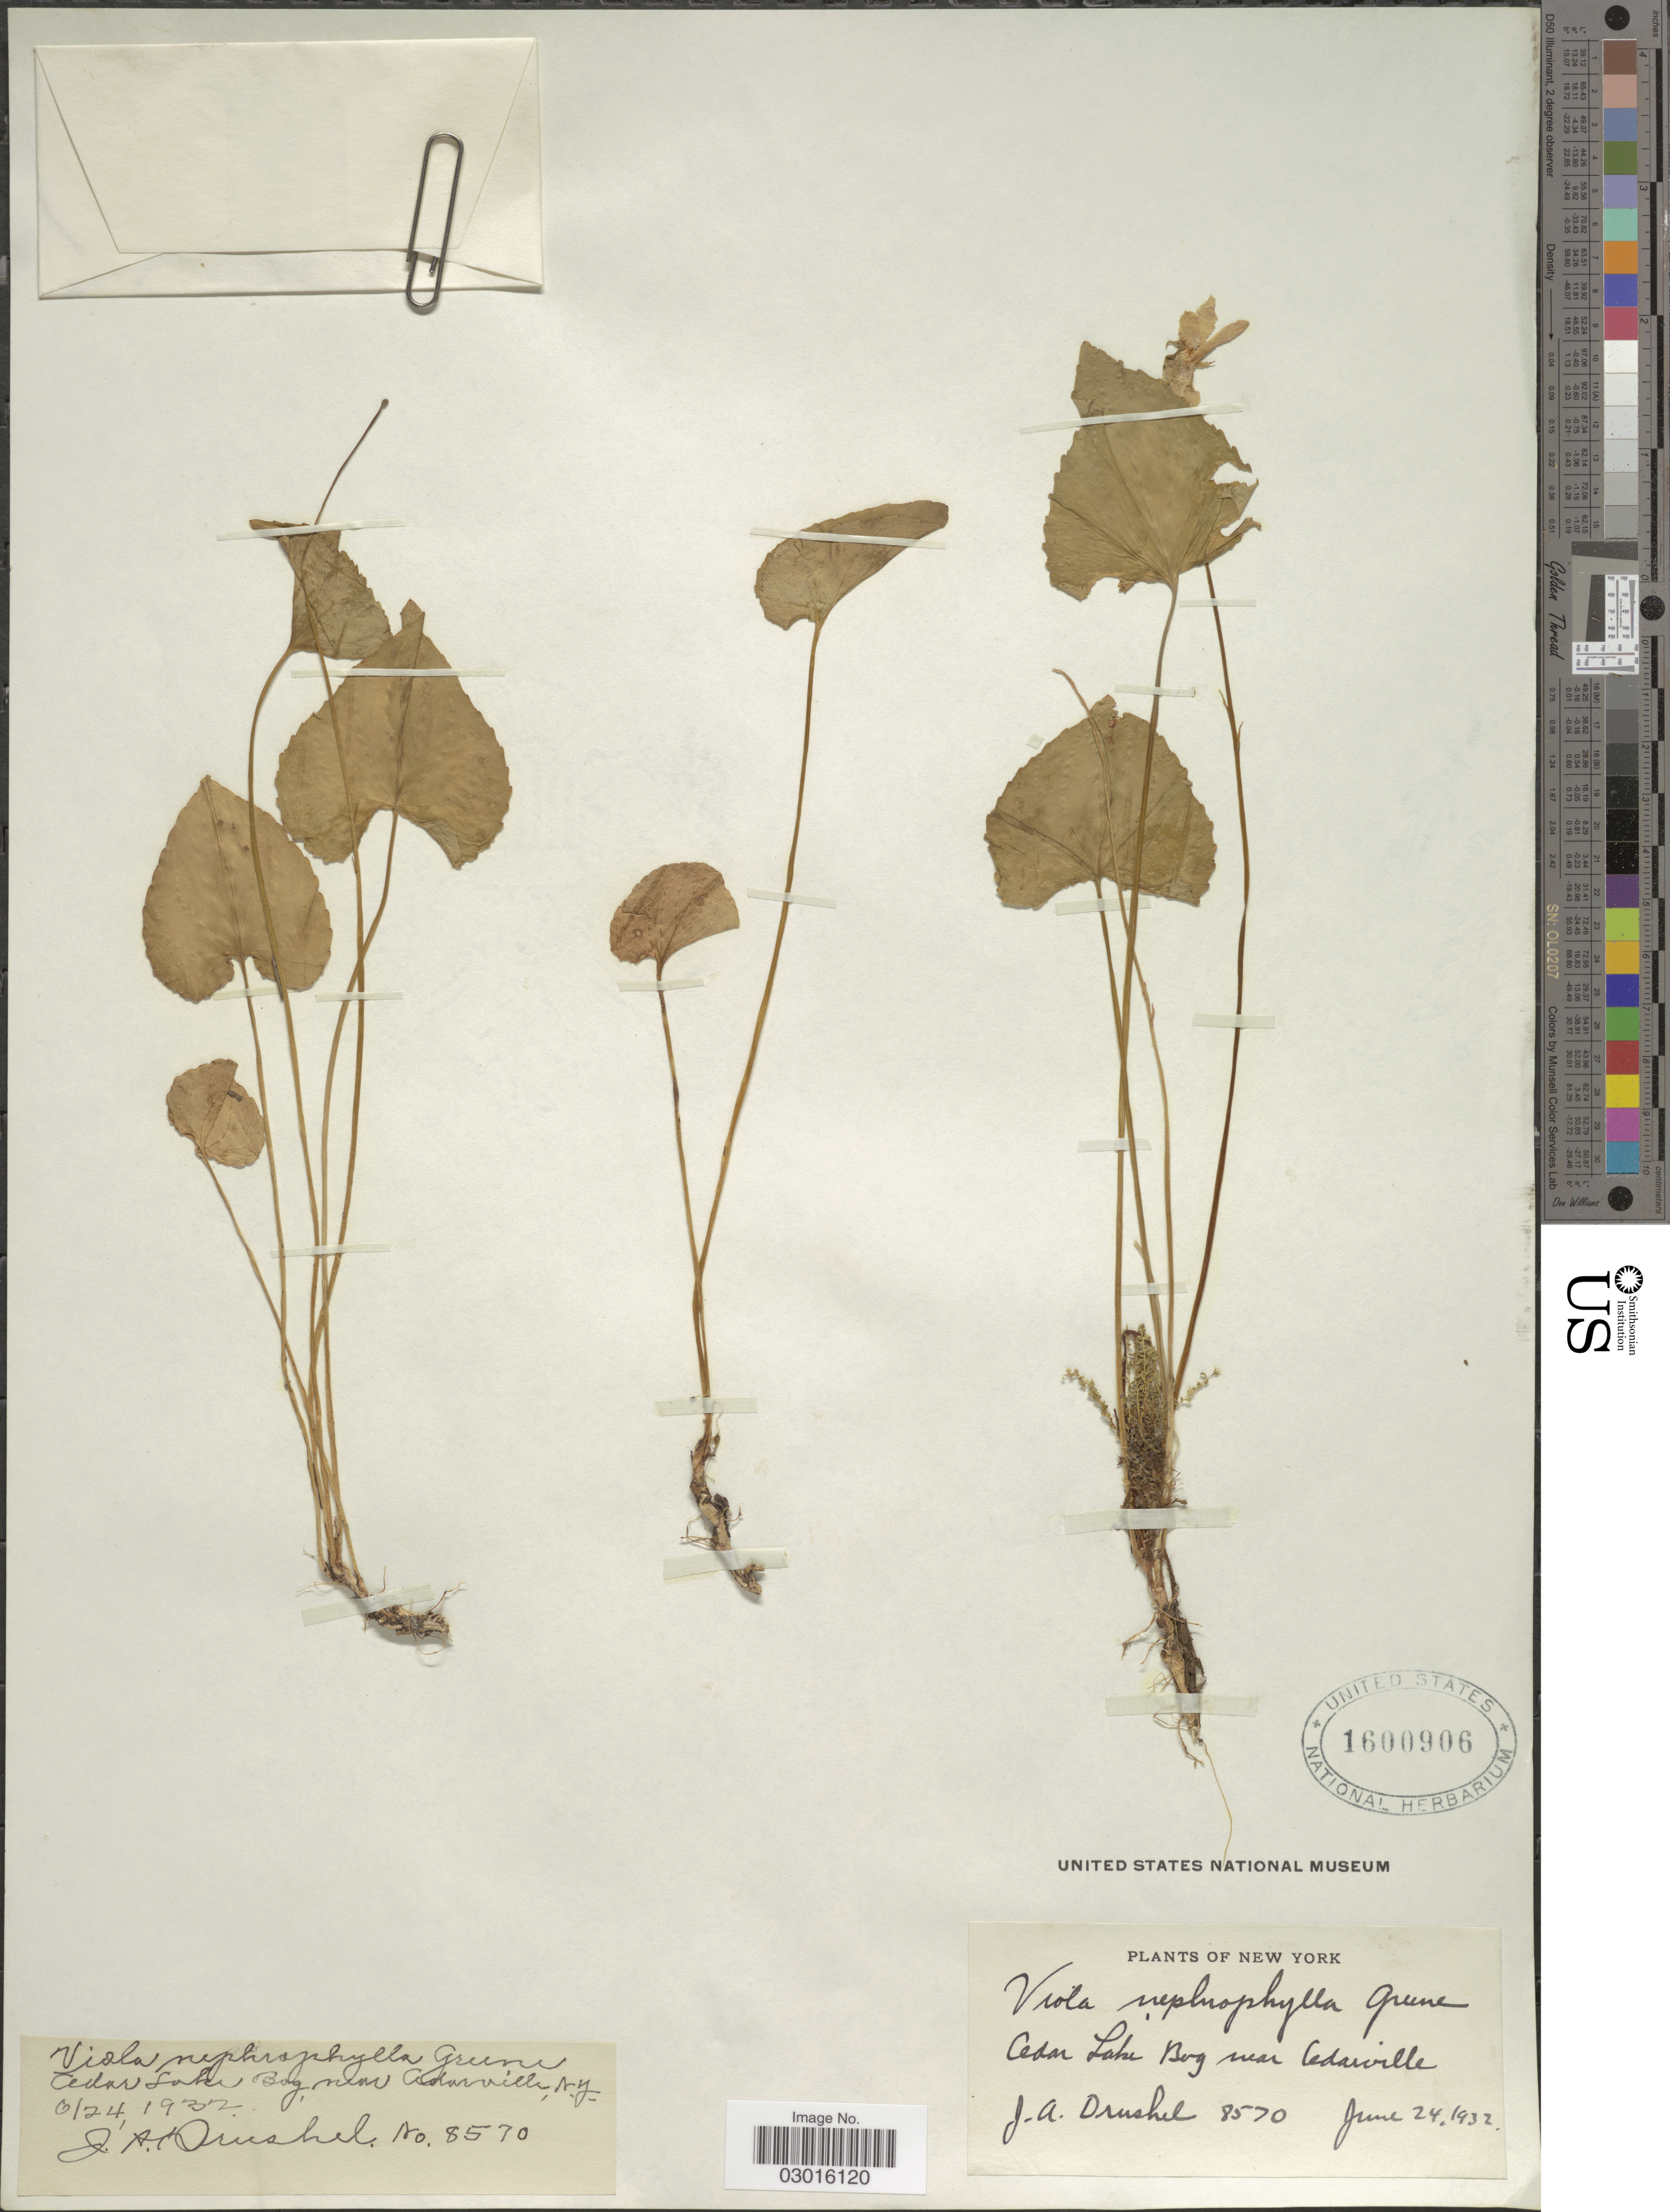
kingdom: Plantae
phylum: Tracheophyta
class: Magnoliopsida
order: Malpighiales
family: Violaceae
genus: Viola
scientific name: Viola nephrophylla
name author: Greene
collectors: J. A. Drushel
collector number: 8570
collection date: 1932-06-24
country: United States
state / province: New York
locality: Cedar Lake Bog near Cedarville.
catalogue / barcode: US 1600906